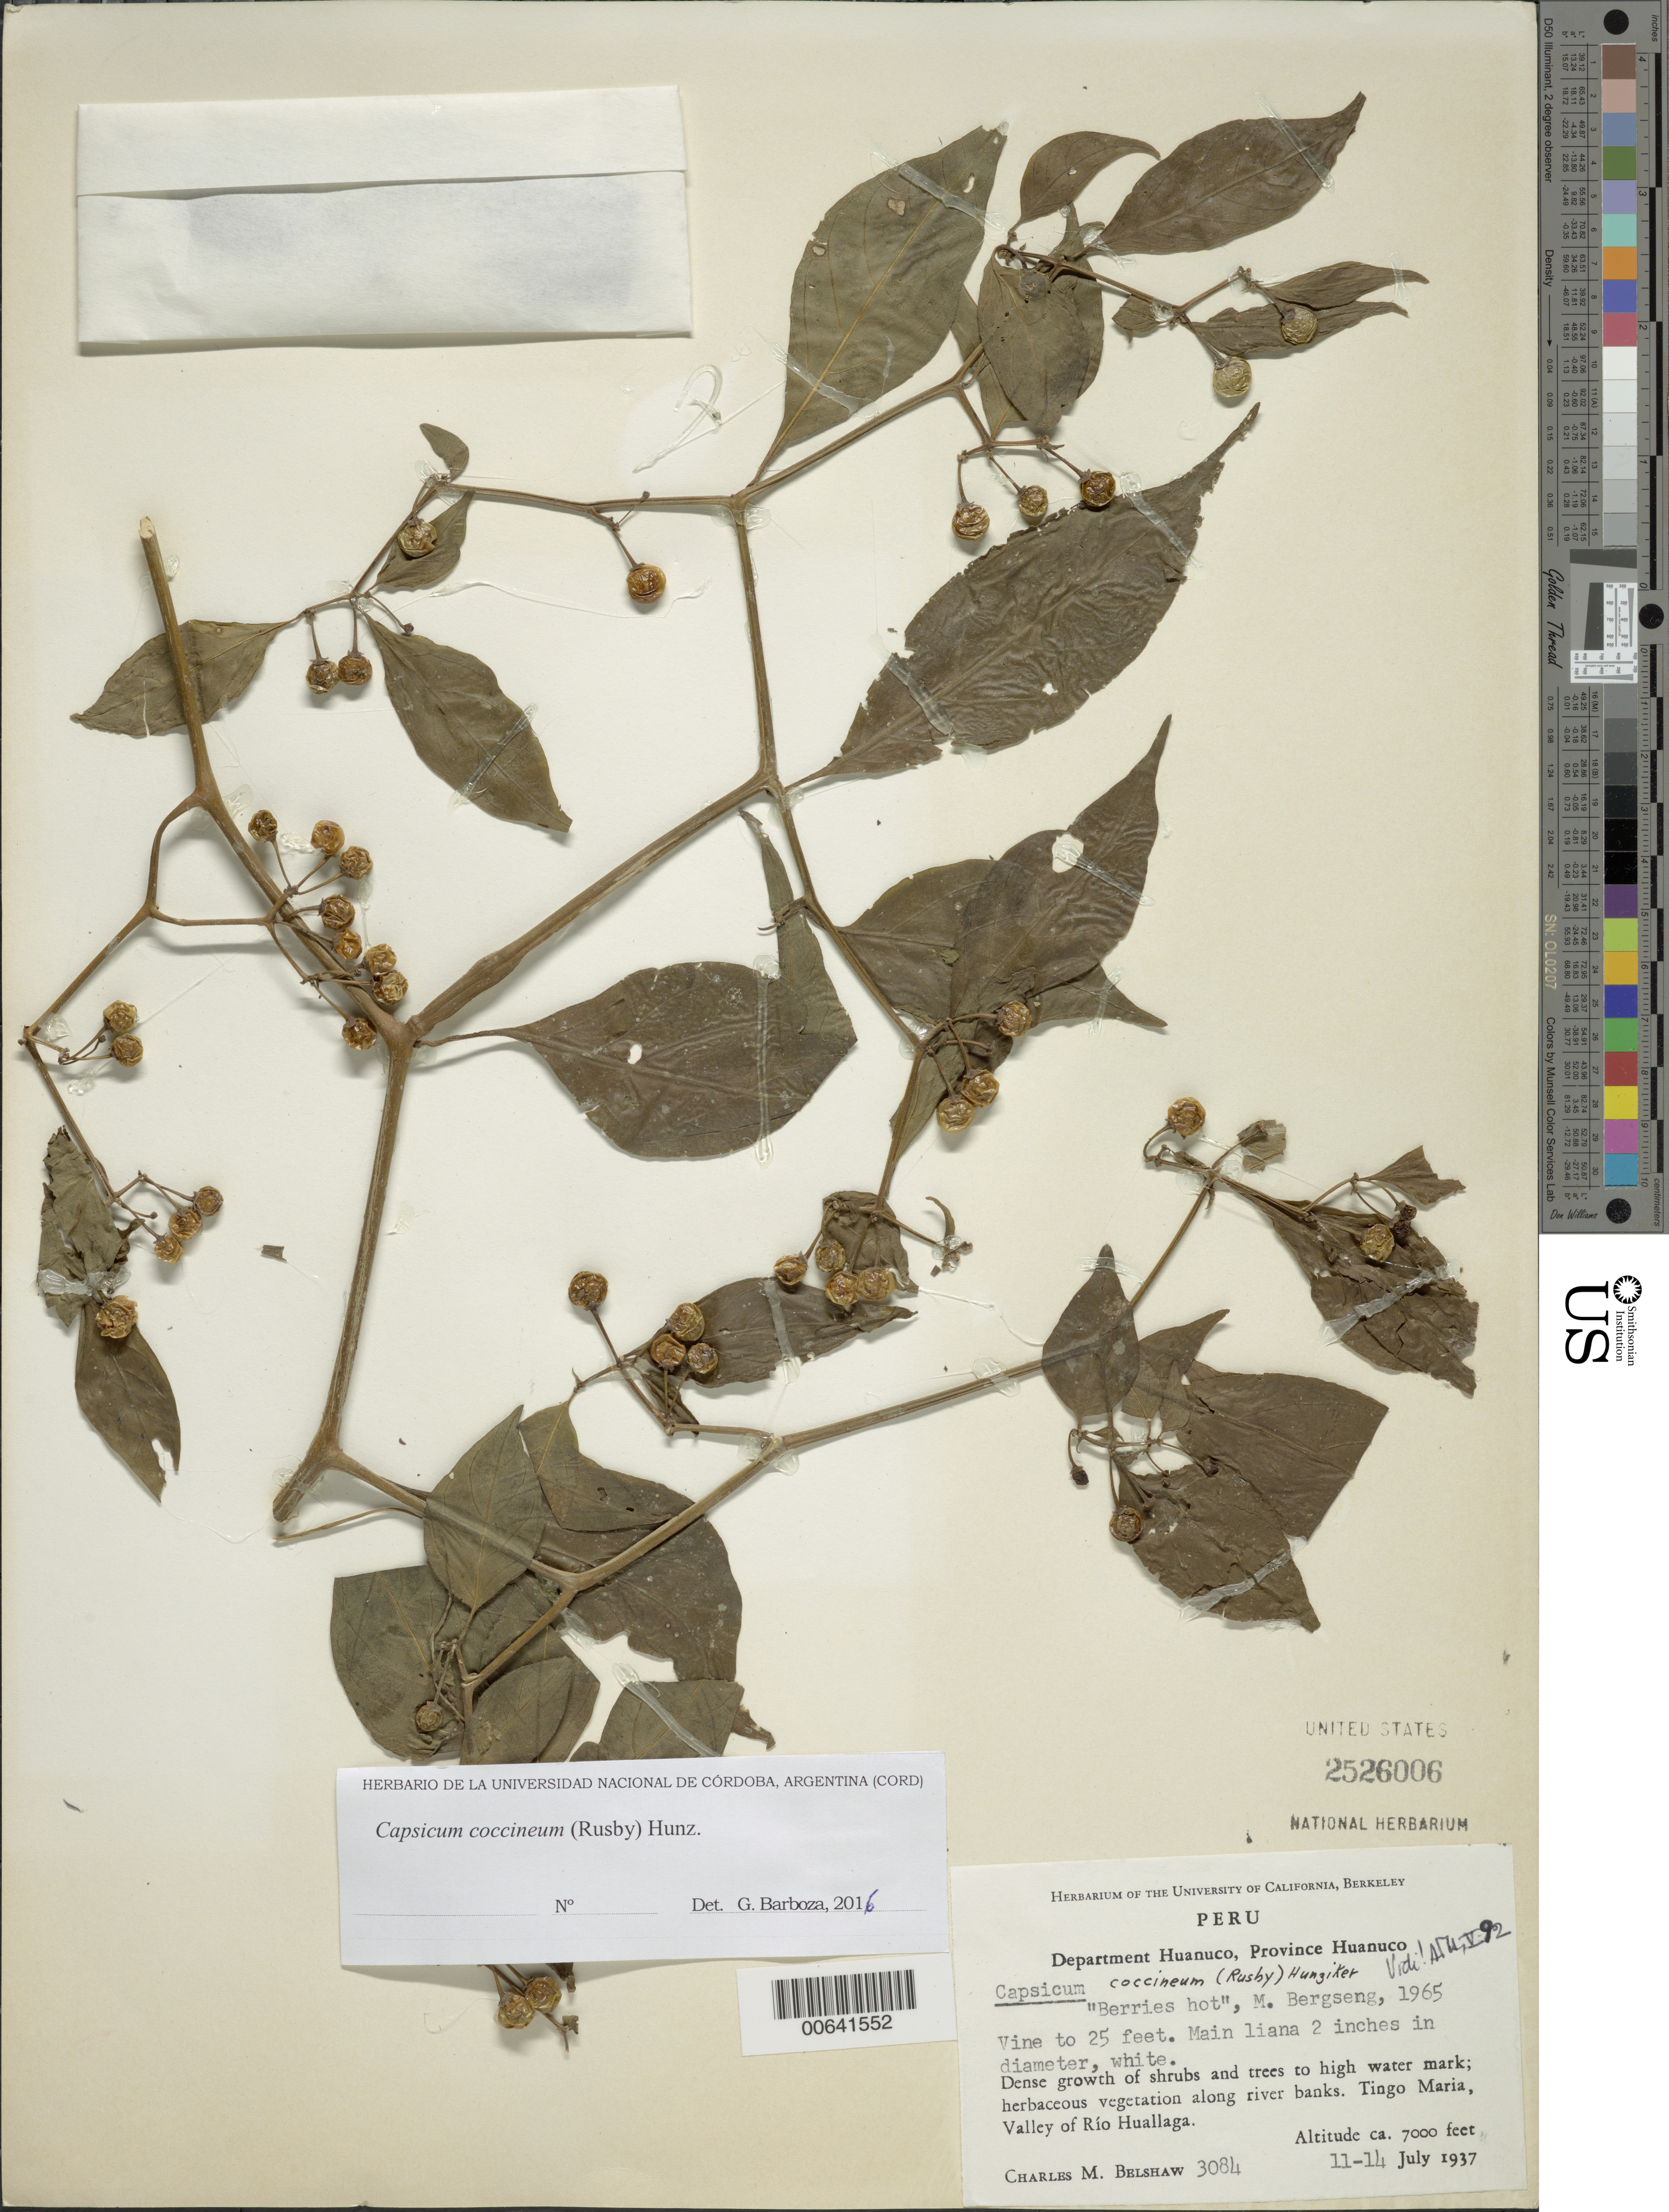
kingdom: Plantae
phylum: Tracheophyta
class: Magnoliopsida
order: Solanales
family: Solanaceae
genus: Capsicum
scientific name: Capsicum coccineum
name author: (Rusby) Hunz.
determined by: Barboza, G. E., (CORD), Museo Botanico - Cordoba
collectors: C. Shaw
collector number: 3084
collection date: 1937-07-11/1937-07-14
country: Peru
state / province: Huánuco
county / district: Huánuco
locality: Department Huanuco, Province Huanuco. Tingo Maria, Valley of Rio Huallaga.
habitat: Dense growth of shrubs and trees to high water mark; herbaceous vegetation along river banks.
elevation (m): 2134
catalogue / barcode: US 2526006